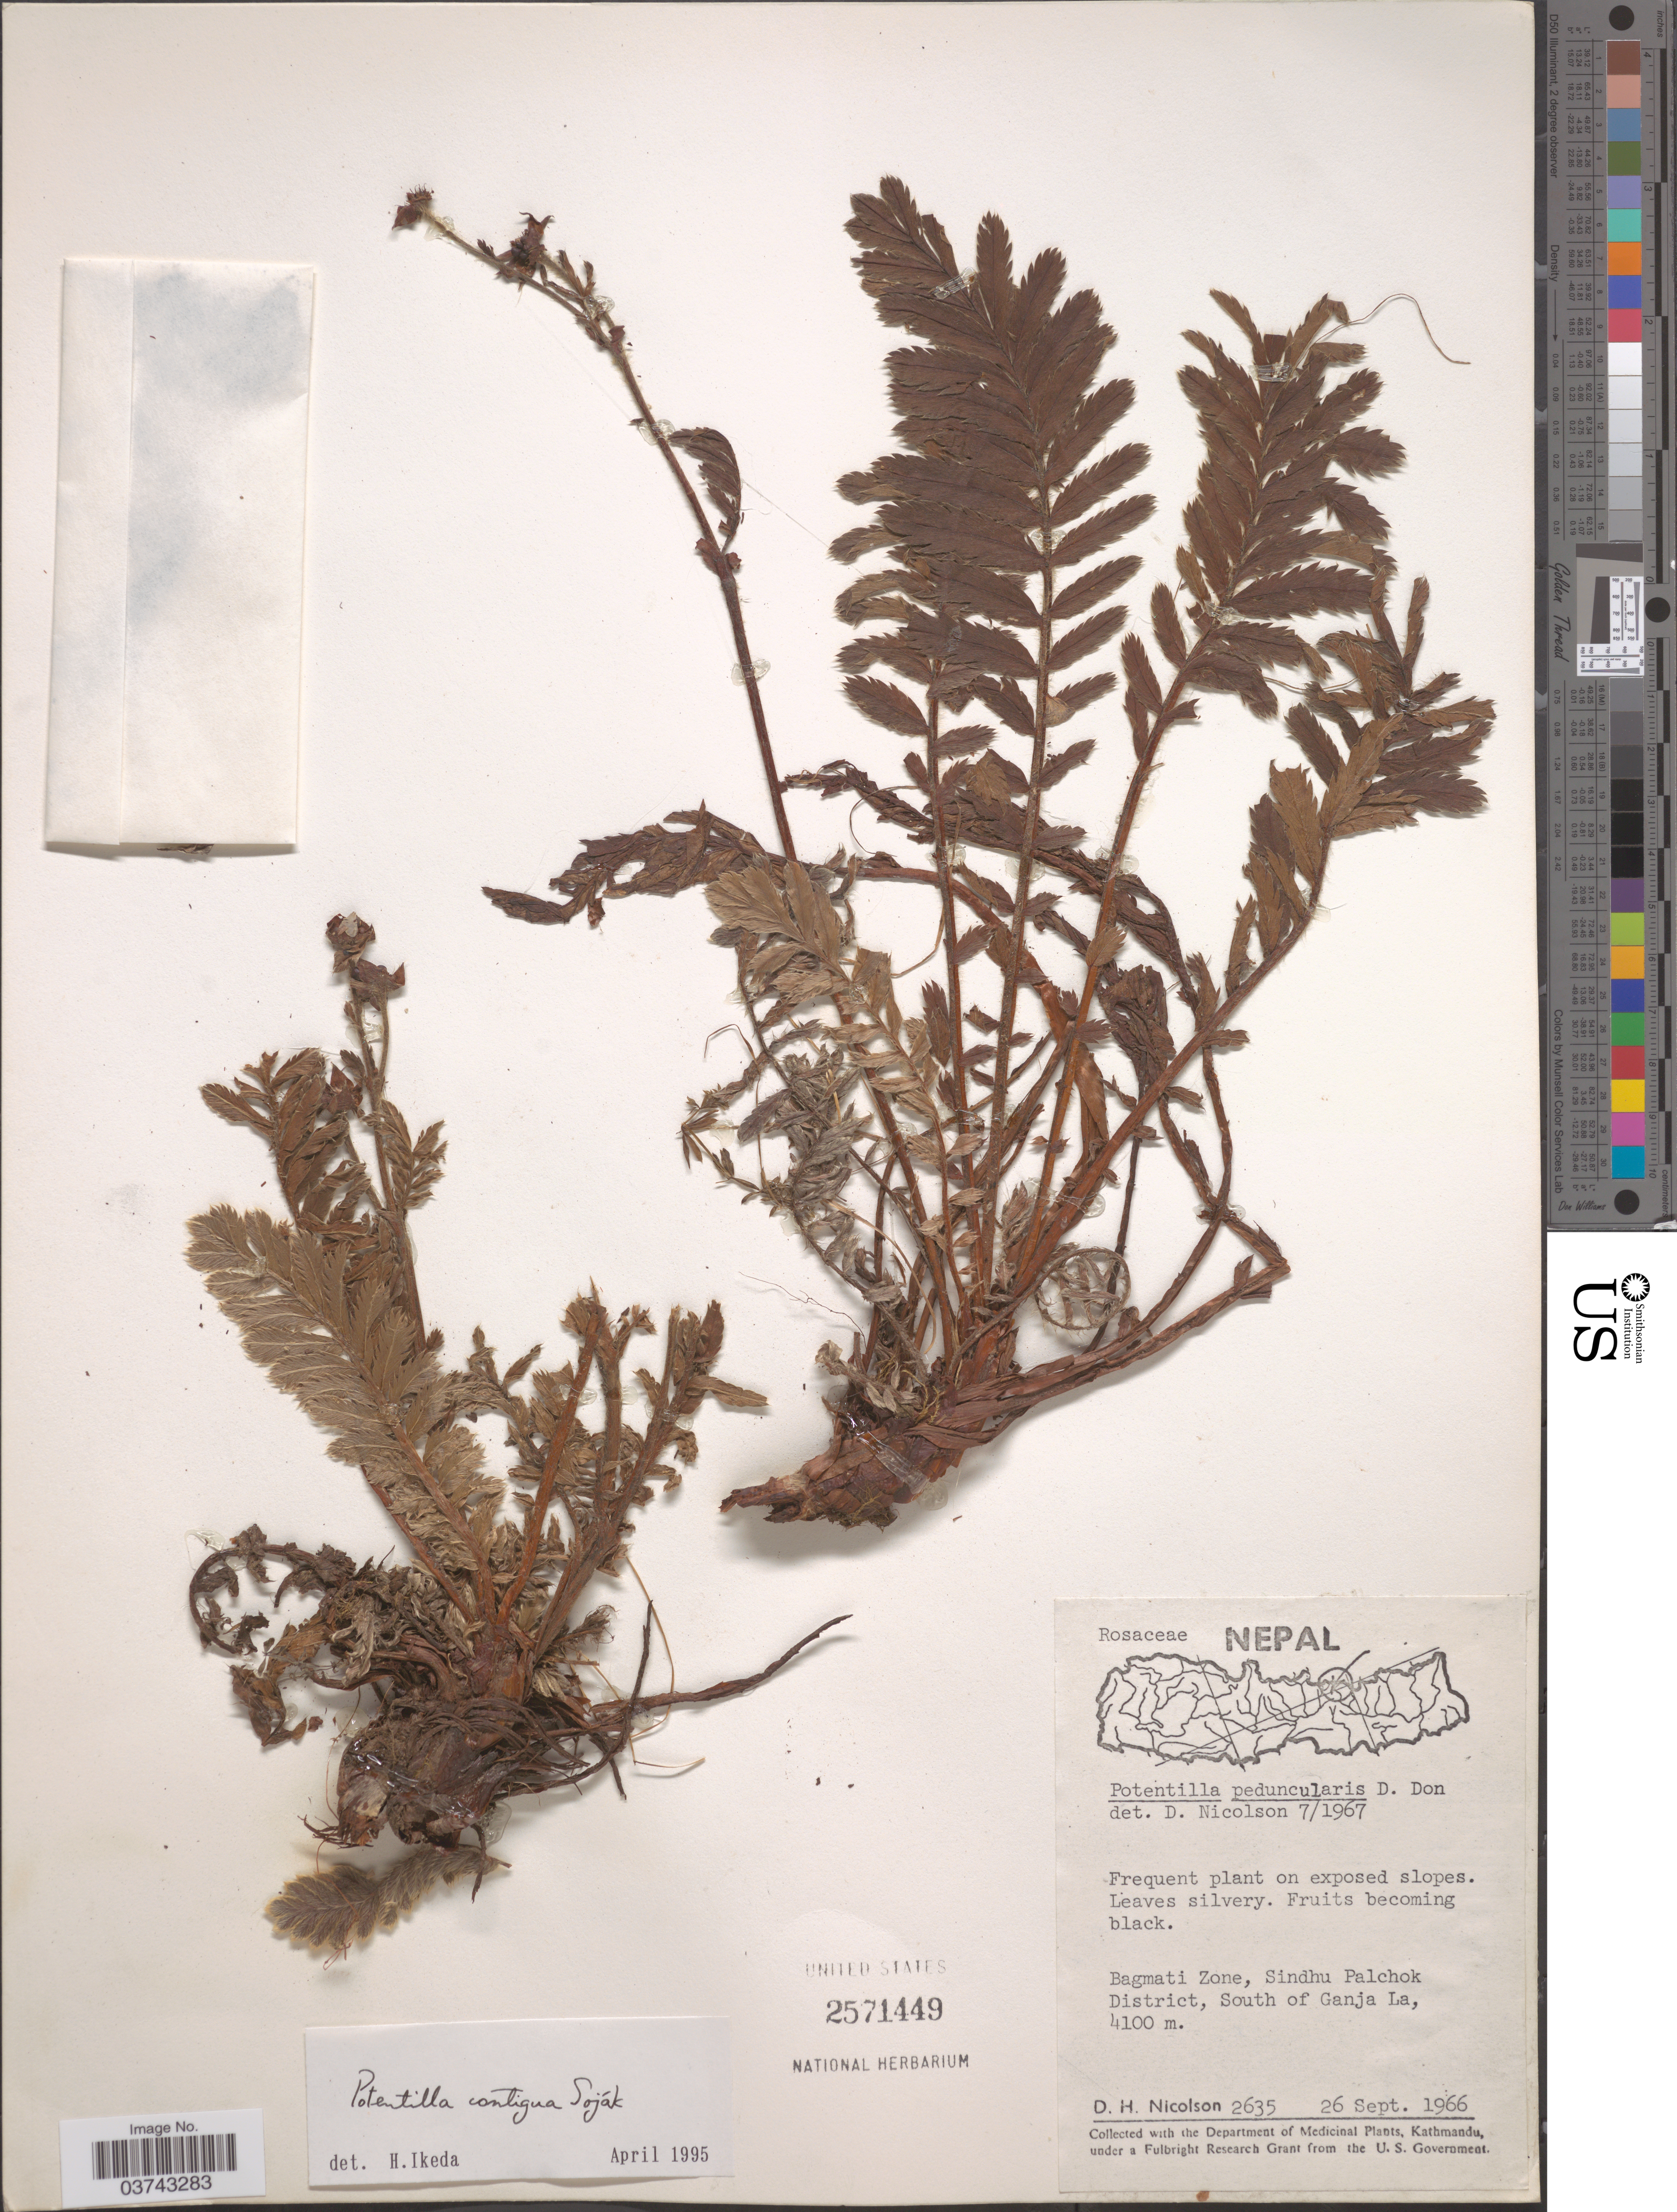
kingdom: Plantae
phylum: Tracheophyta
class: Magnoliopsida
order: Rosales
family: Rosaceae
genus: Potentilla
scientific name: Potentilla contigua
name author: Soják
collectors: D. H. Nicolson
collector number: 2635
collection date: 1966-09-26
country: Nepal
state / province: Bagmati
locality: Bagmati Zone, Sindhu Palchok District, South of Ganja La.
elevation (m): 4100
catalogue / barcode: US 2571449